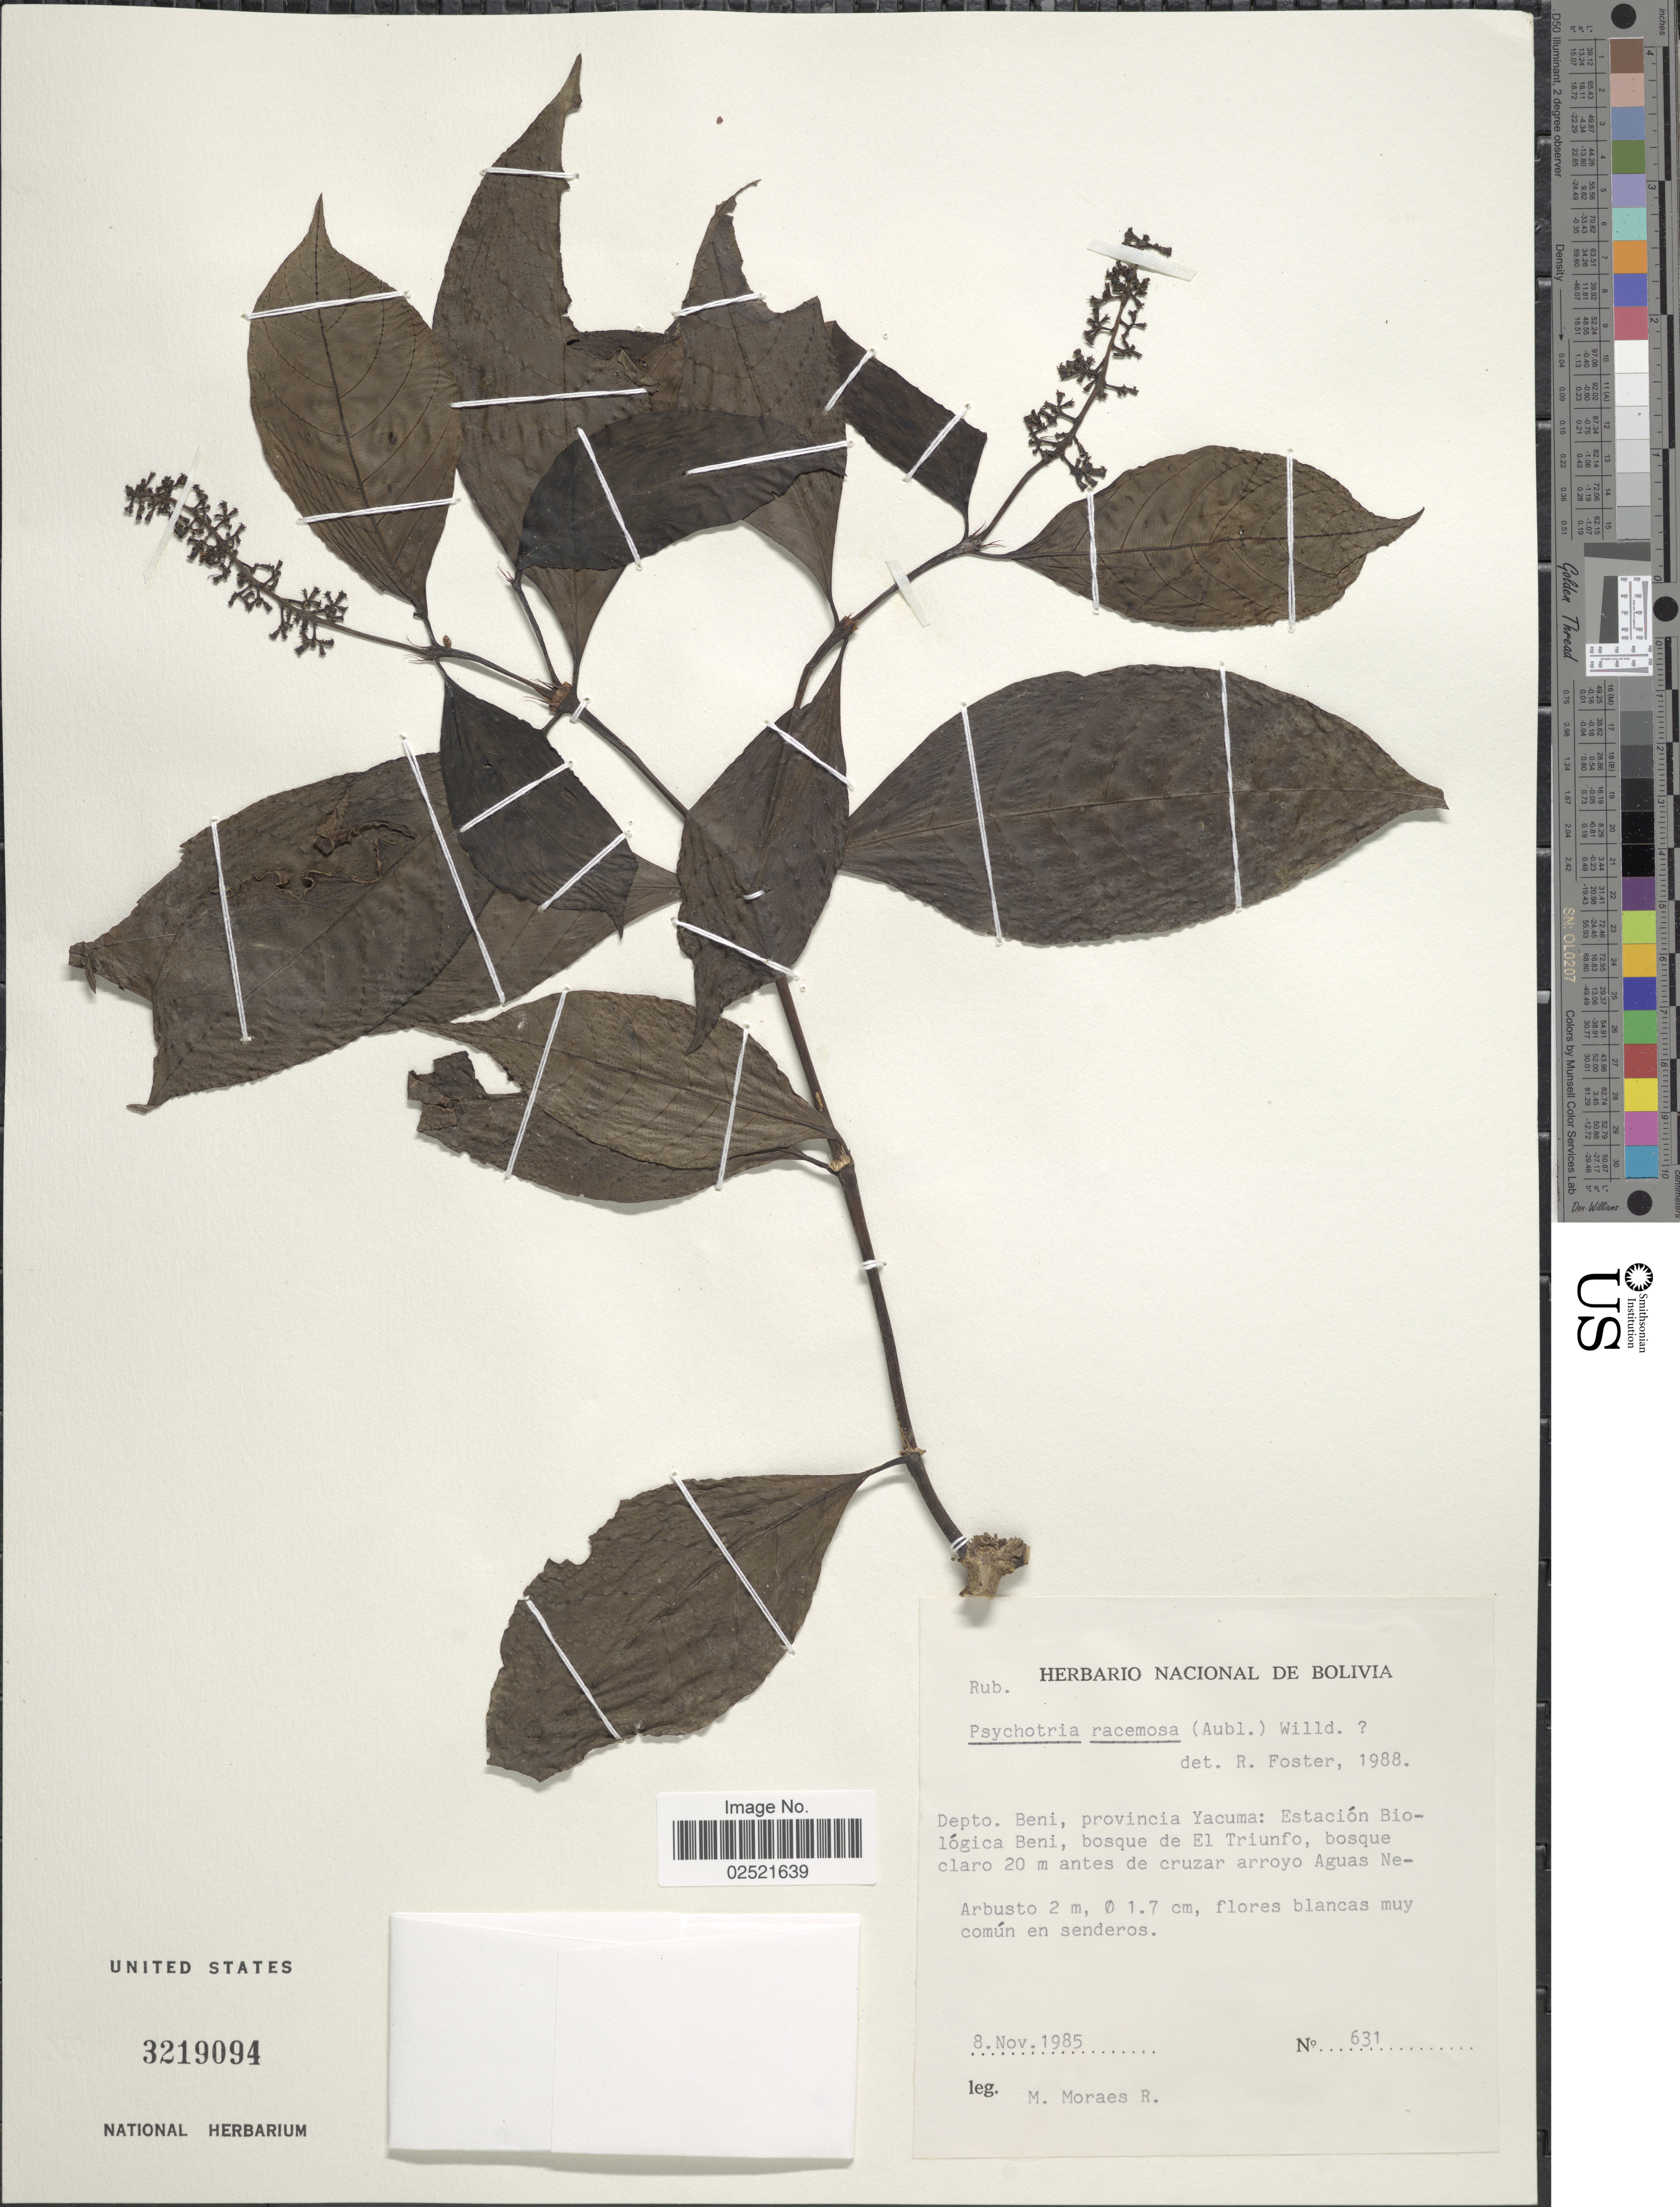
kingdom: Plantae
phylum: Tracheophyta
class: Magnoliopsida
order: Gentianales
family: Rubiaceae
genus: Psychotria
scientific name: Psychotria racemosa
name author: Rich.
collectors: M. Moraes R.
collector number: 631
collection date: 1985-11-08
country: Bolivia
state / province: Beni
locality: Provincia Yacuma, Estacion Biologica Beni, bosque de El Triunfo, antes de cruzar arroyo Aguas Ne-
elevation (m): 20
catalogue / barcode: US 3219094